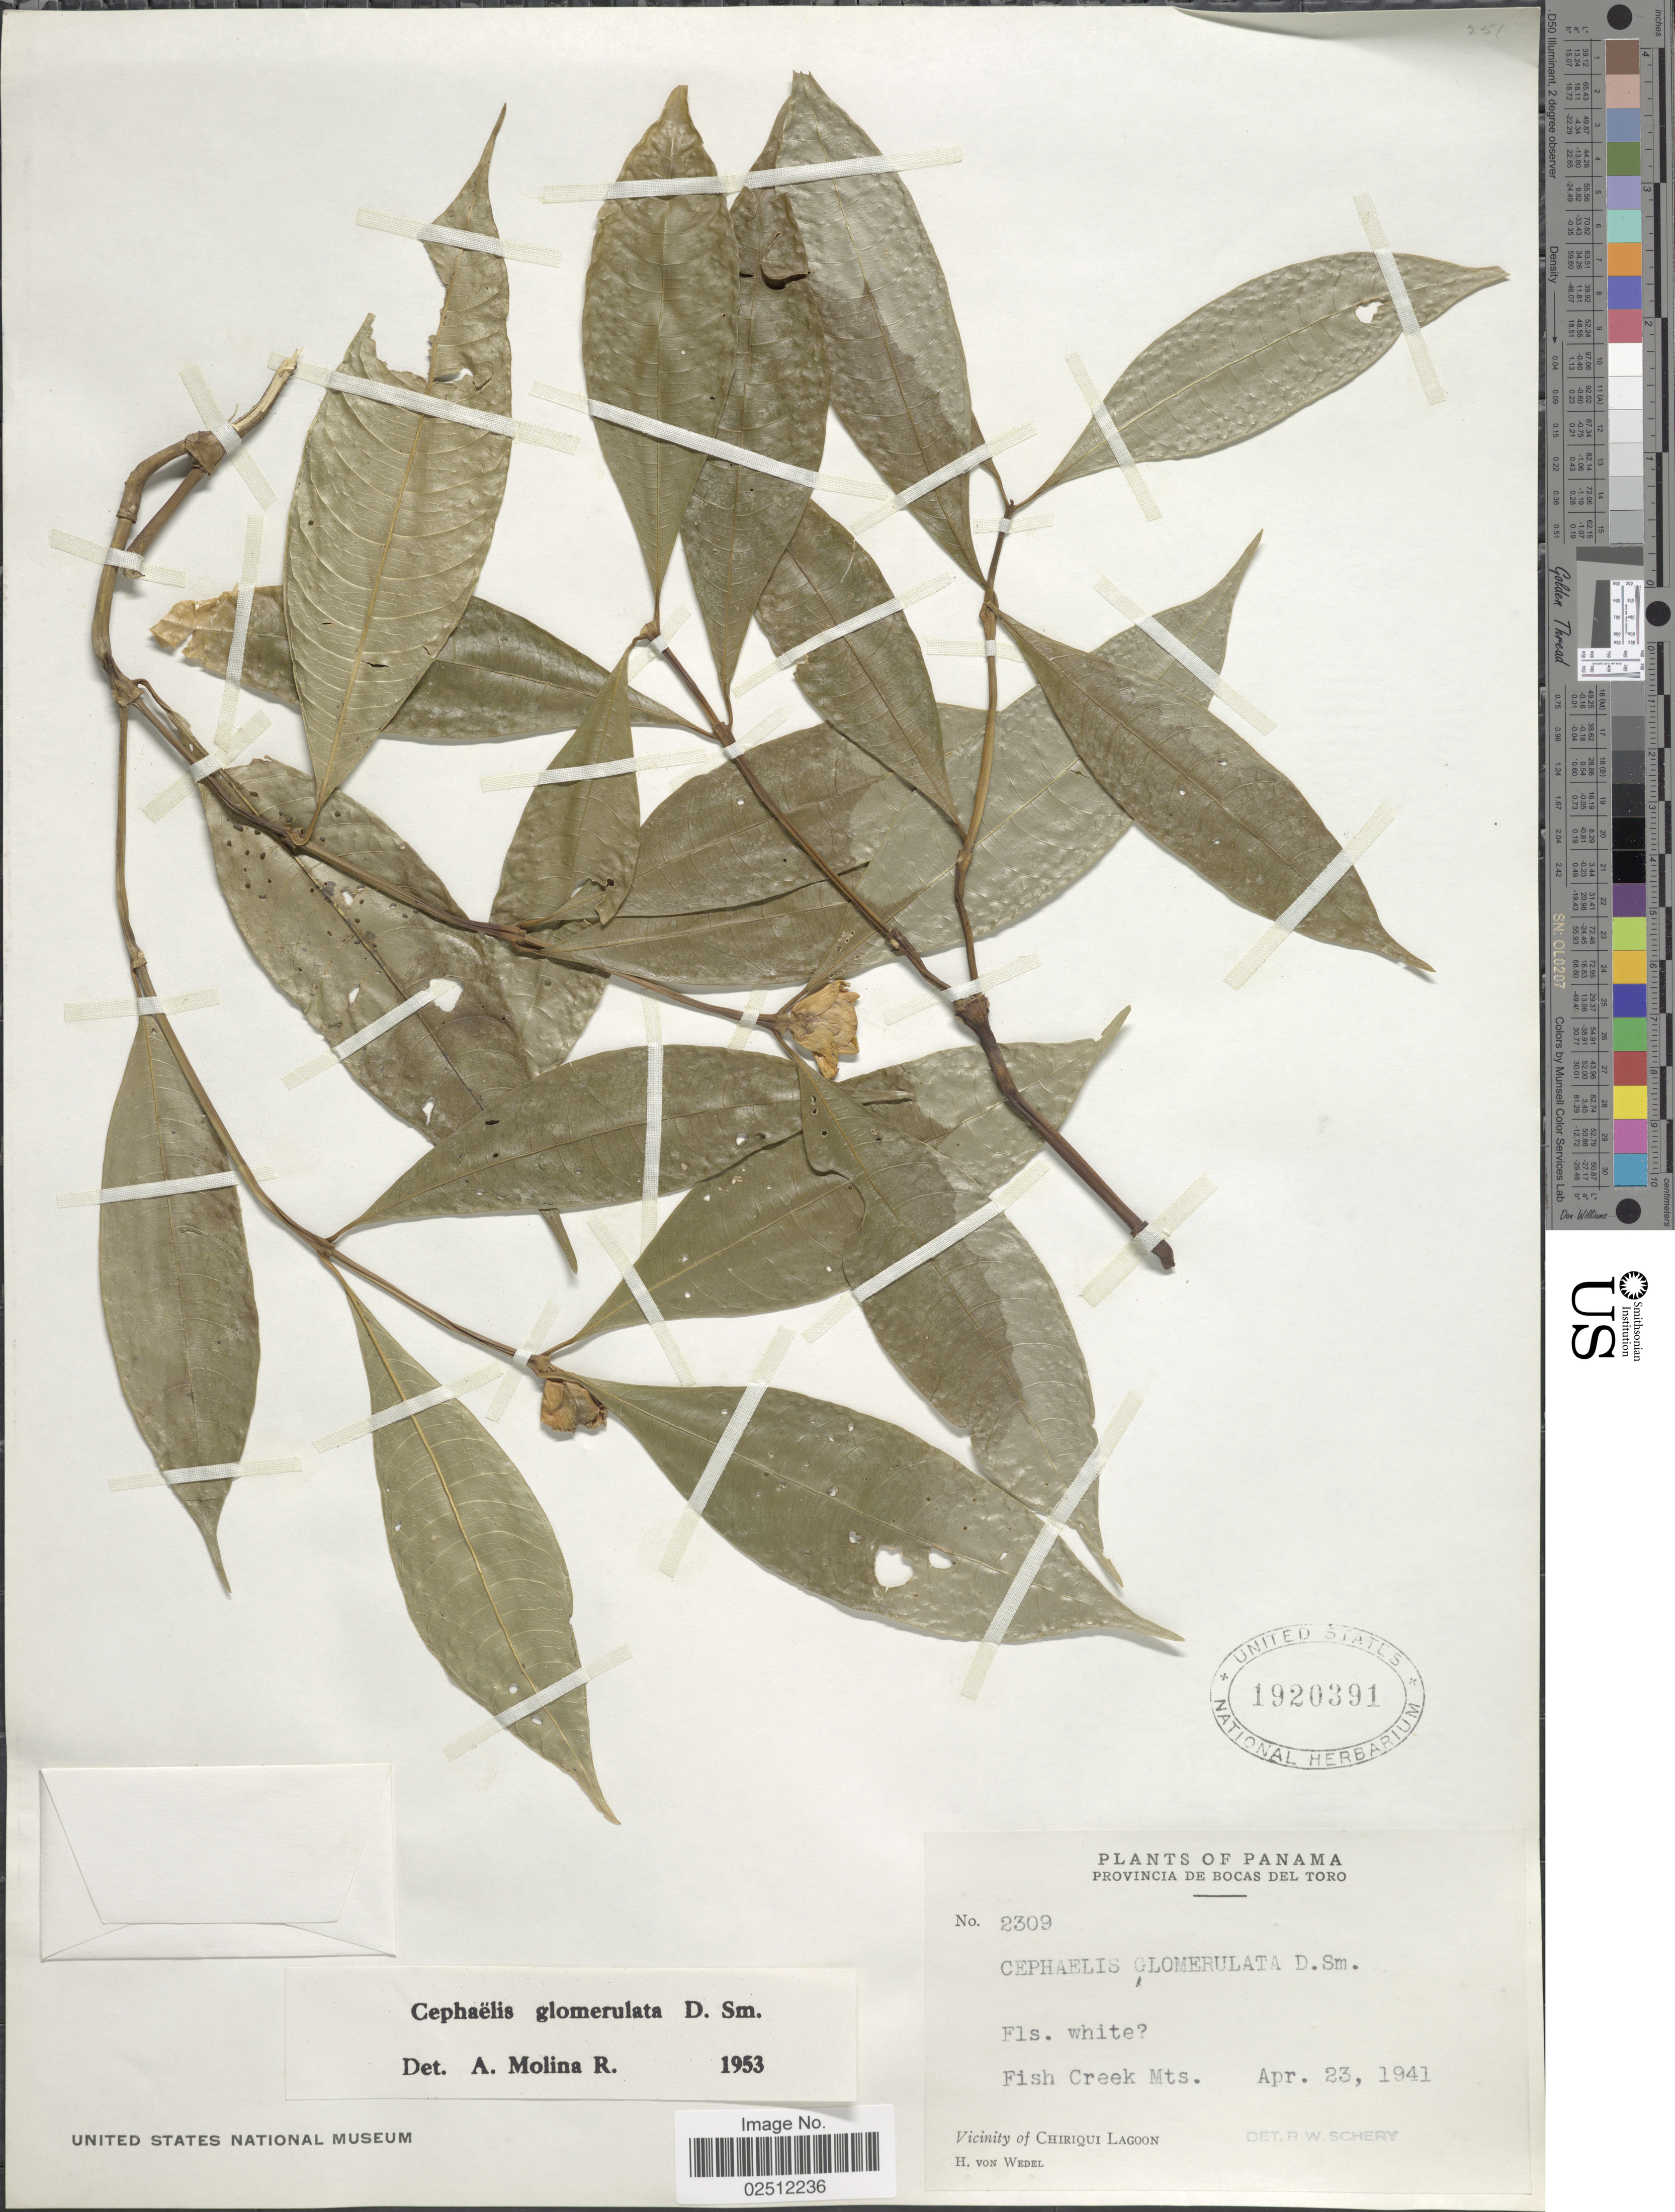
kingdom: Plantae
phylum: Tracheophyta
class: Magnoliopsida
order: Gentianales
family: Rubiaceae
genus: Psychotria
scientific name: Psychotria glomerulata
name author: (Donn. Sm.) Steyerm.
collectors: H. von Wedel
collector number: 2309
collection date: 1941-04-23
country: Panama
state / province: Bocas del Toro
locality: Fish Creek Mts, Vicinity of Chiriqui Lagoon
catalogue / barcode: US 1920391